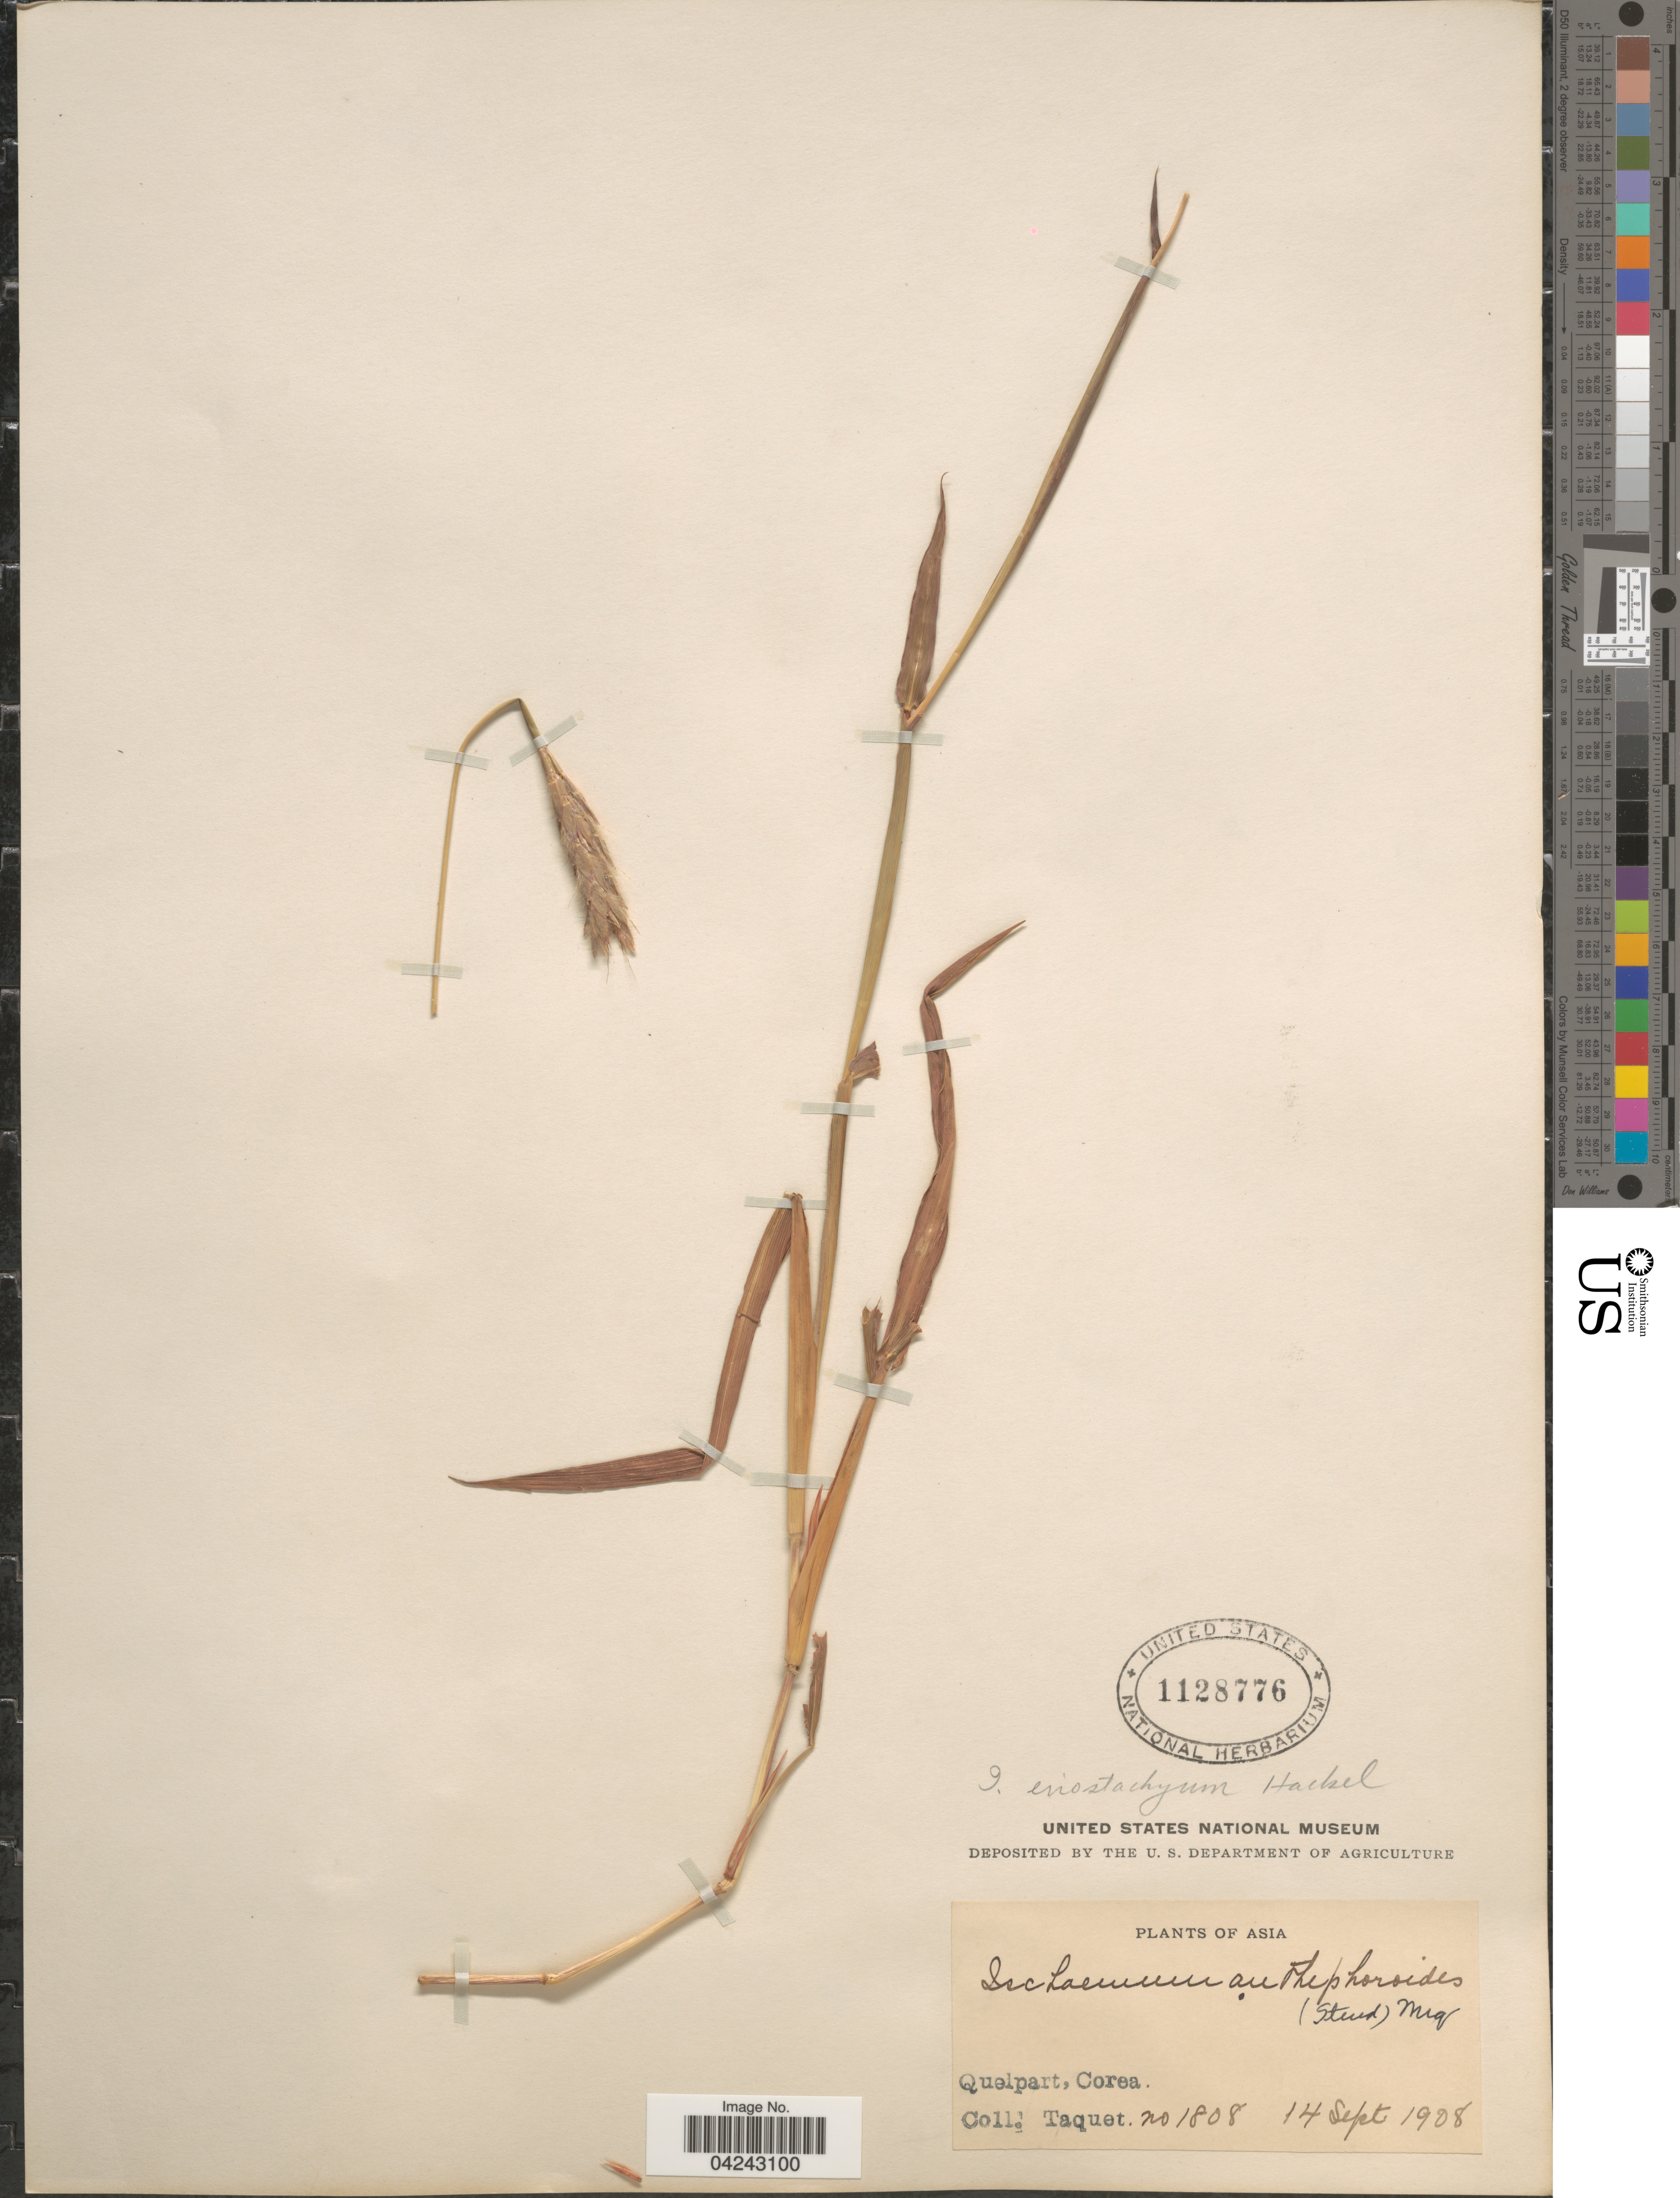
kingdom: Plantae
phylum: Tracheophyta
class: Liliopsida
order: Poales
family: Poaceae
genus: Ischaemum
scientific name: Ischaemum anthephoroides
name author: (Steud.) Miq.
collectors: Taquet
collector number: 1808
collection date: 1908-09-14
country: South Korea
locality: Asia. Quelpart, Corea.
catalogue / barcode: US 1128776